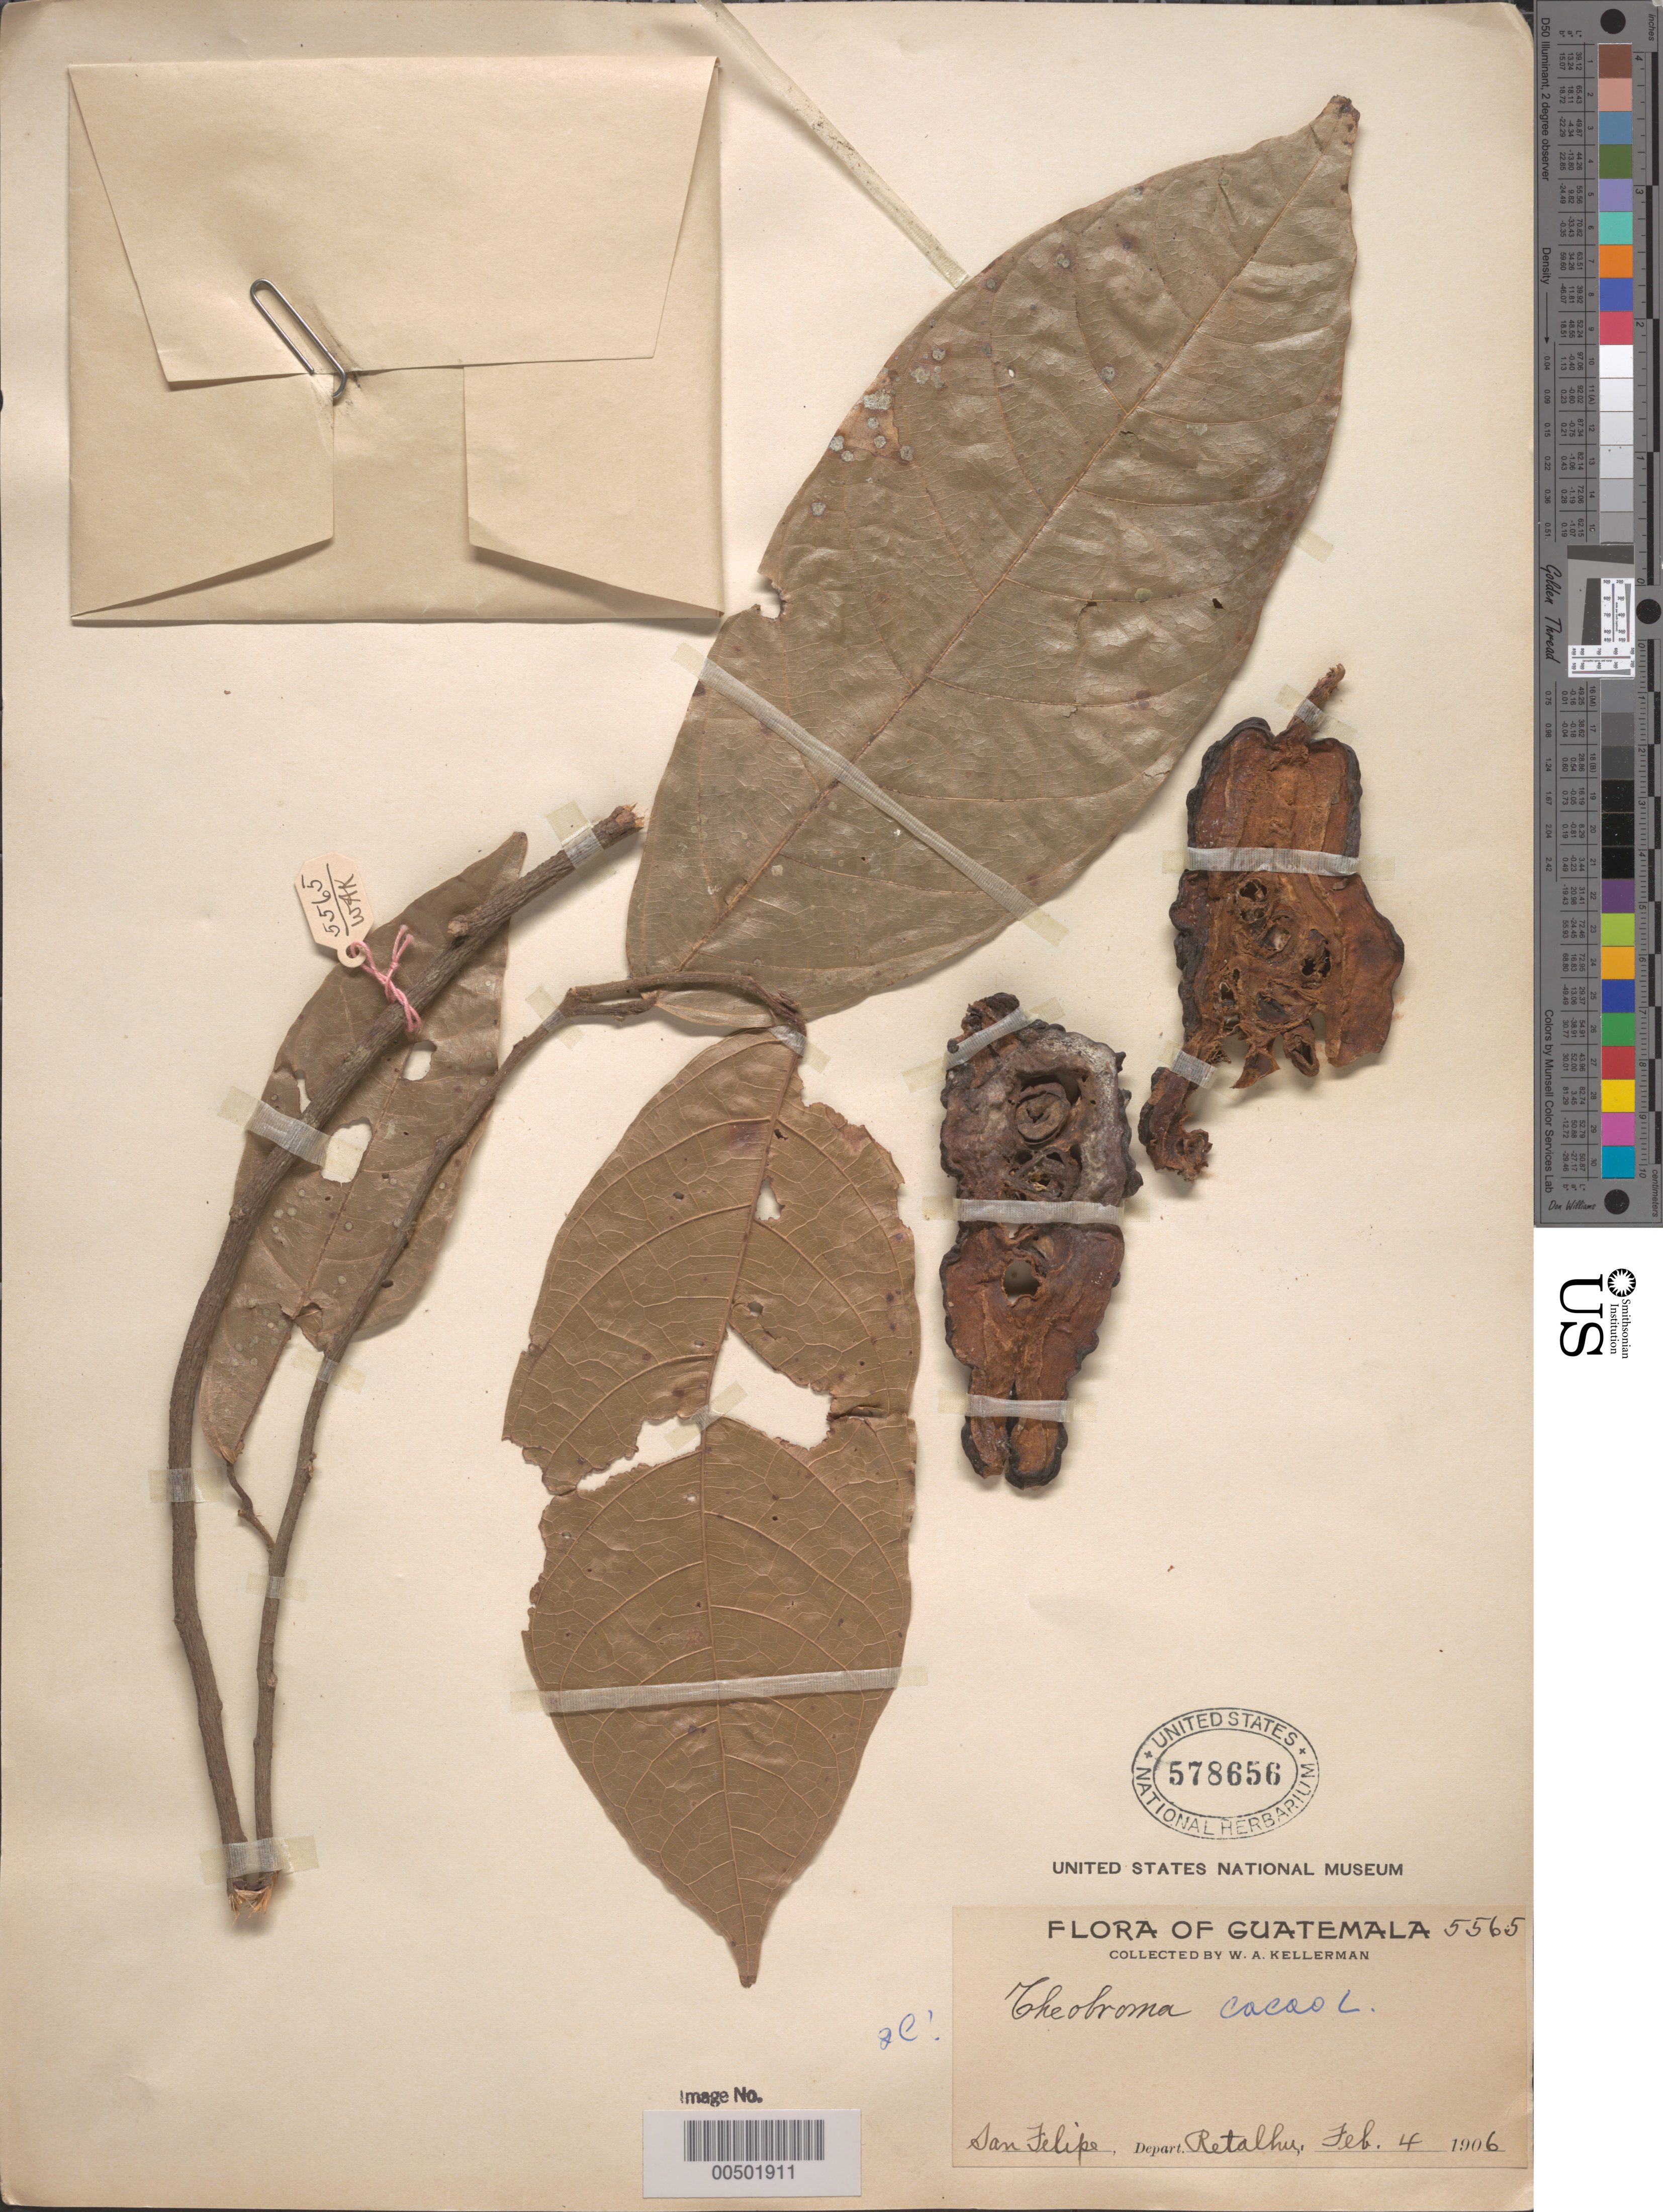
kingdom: Plantae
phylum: Tracheophyta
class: Magnoliopsida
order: Malvales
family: Malvaceae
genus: Theobroma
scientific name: Theobroma cacao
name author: L.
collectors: W. A. Kellerman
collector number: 5565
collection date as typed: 04 Feb 1906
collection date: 1906-02-04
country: Guatemala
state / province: Retalhuleu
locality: San Felipe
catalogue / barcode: US 578656